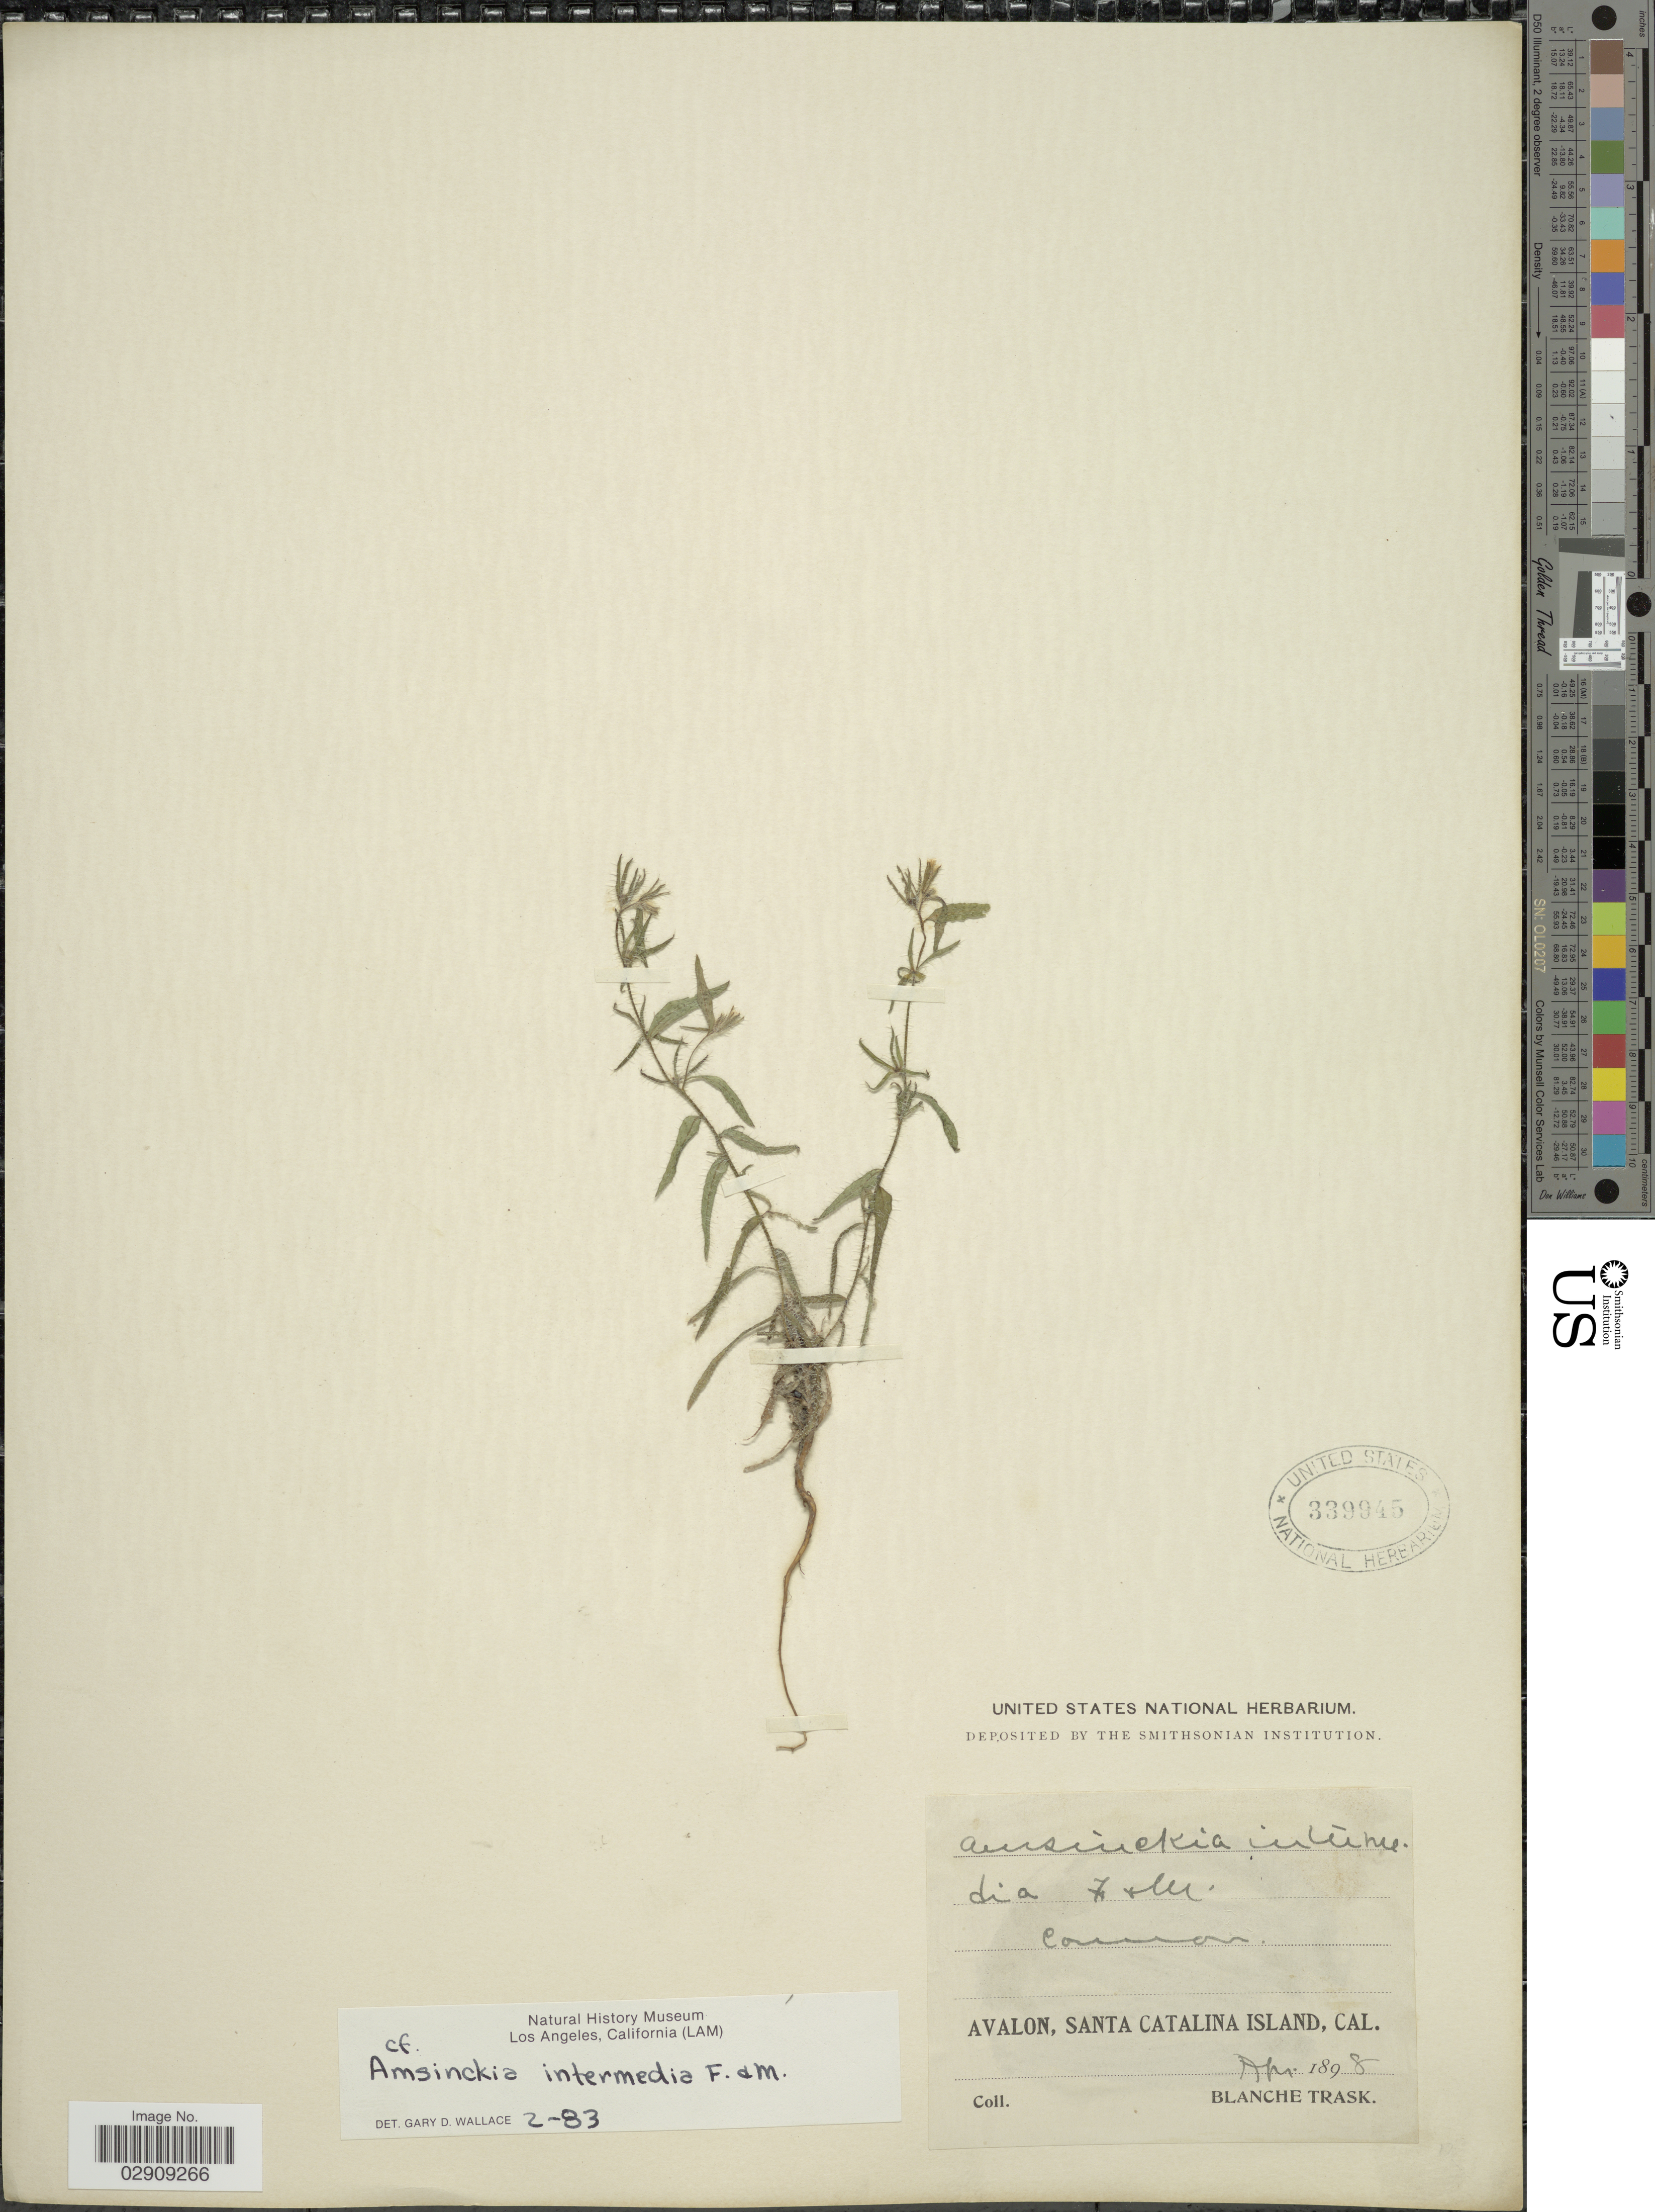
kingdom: Plantae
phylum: Tracheophyta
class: Magnoliopsida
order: Boraginales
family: Boraginaceae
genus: Amsinckia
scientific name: Amsinckia menziesii var. intermedia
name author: (Fisch. & C.A. Mey.) Ganders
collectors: B. Trask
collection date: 1898-04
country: United States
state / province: California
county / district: Los Angeles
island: Santa Catalina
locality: Avalon, Santa Catalina Island, Cal.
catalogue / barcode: US 339945